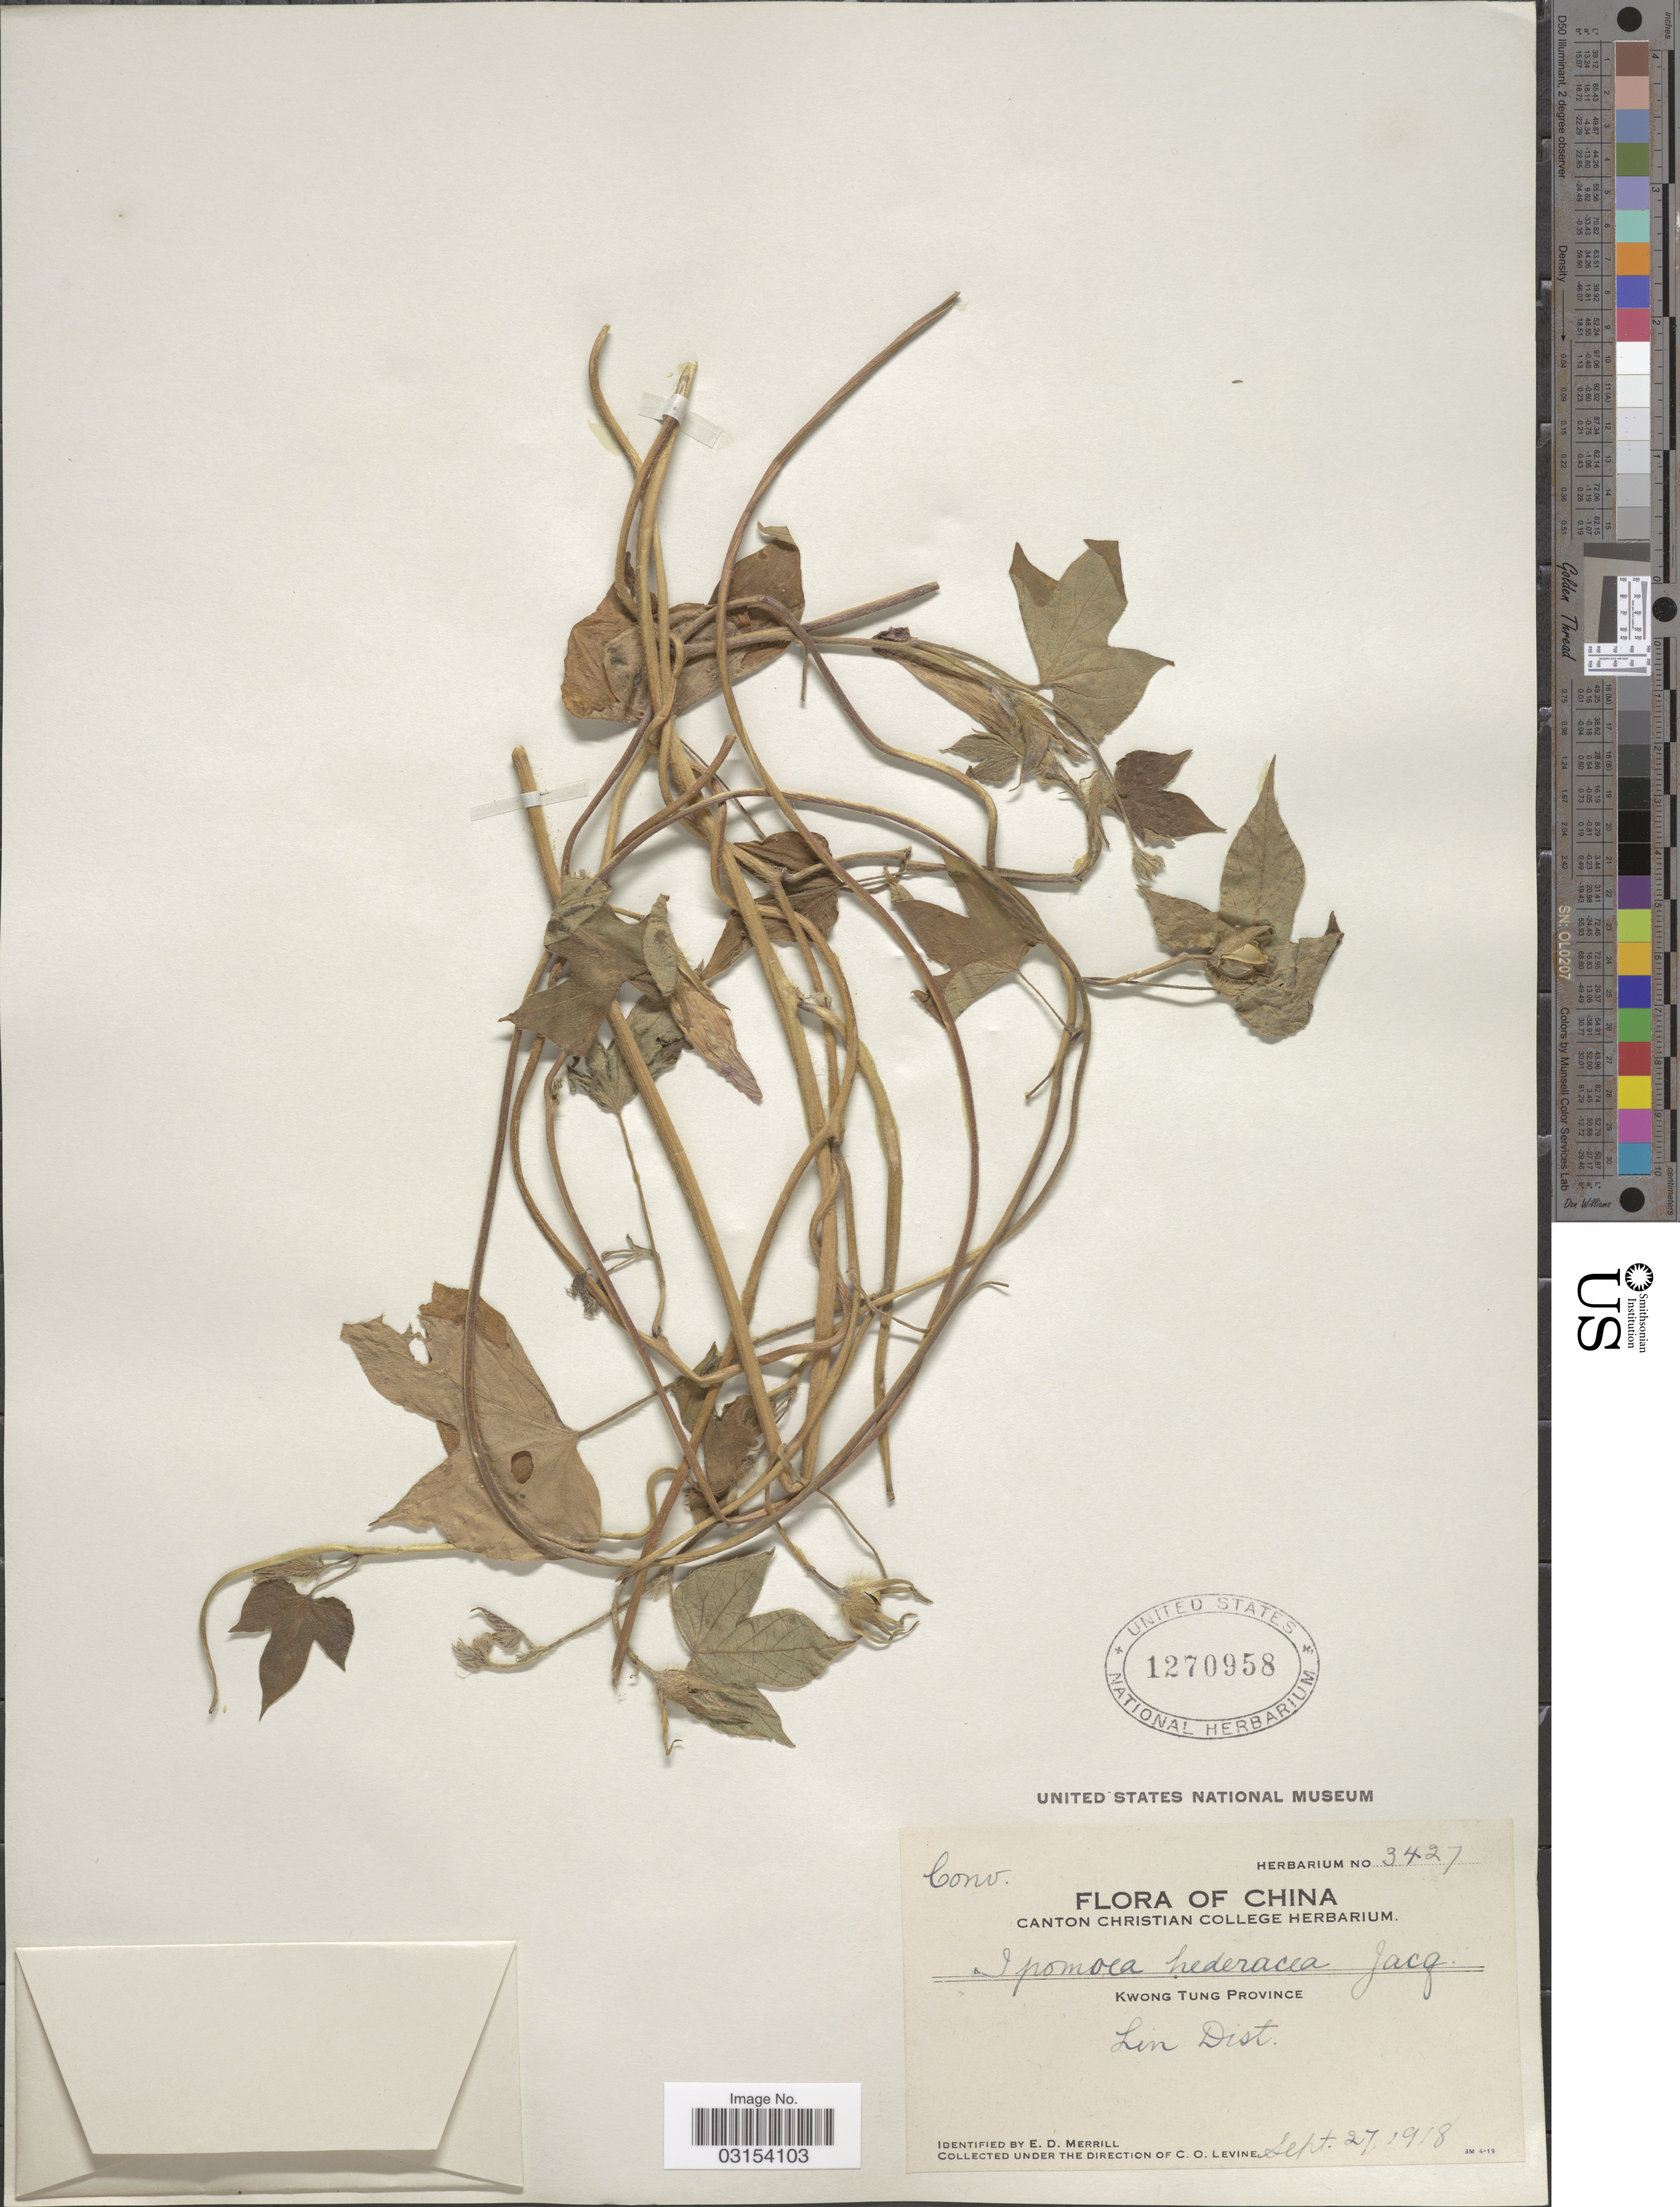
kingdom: Plantae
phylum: Tracheophyta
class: Magnoliopsida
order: Solanales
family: Convolvulaceae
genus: Ipomoea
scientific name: Ipomoea nil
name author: (L.) Roth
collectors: C. O. Levine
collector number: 3427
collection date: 1918-09-27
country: China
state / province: Guangdong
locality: Kwong Tung Province, Lin Dist.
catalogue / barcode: US 1270958